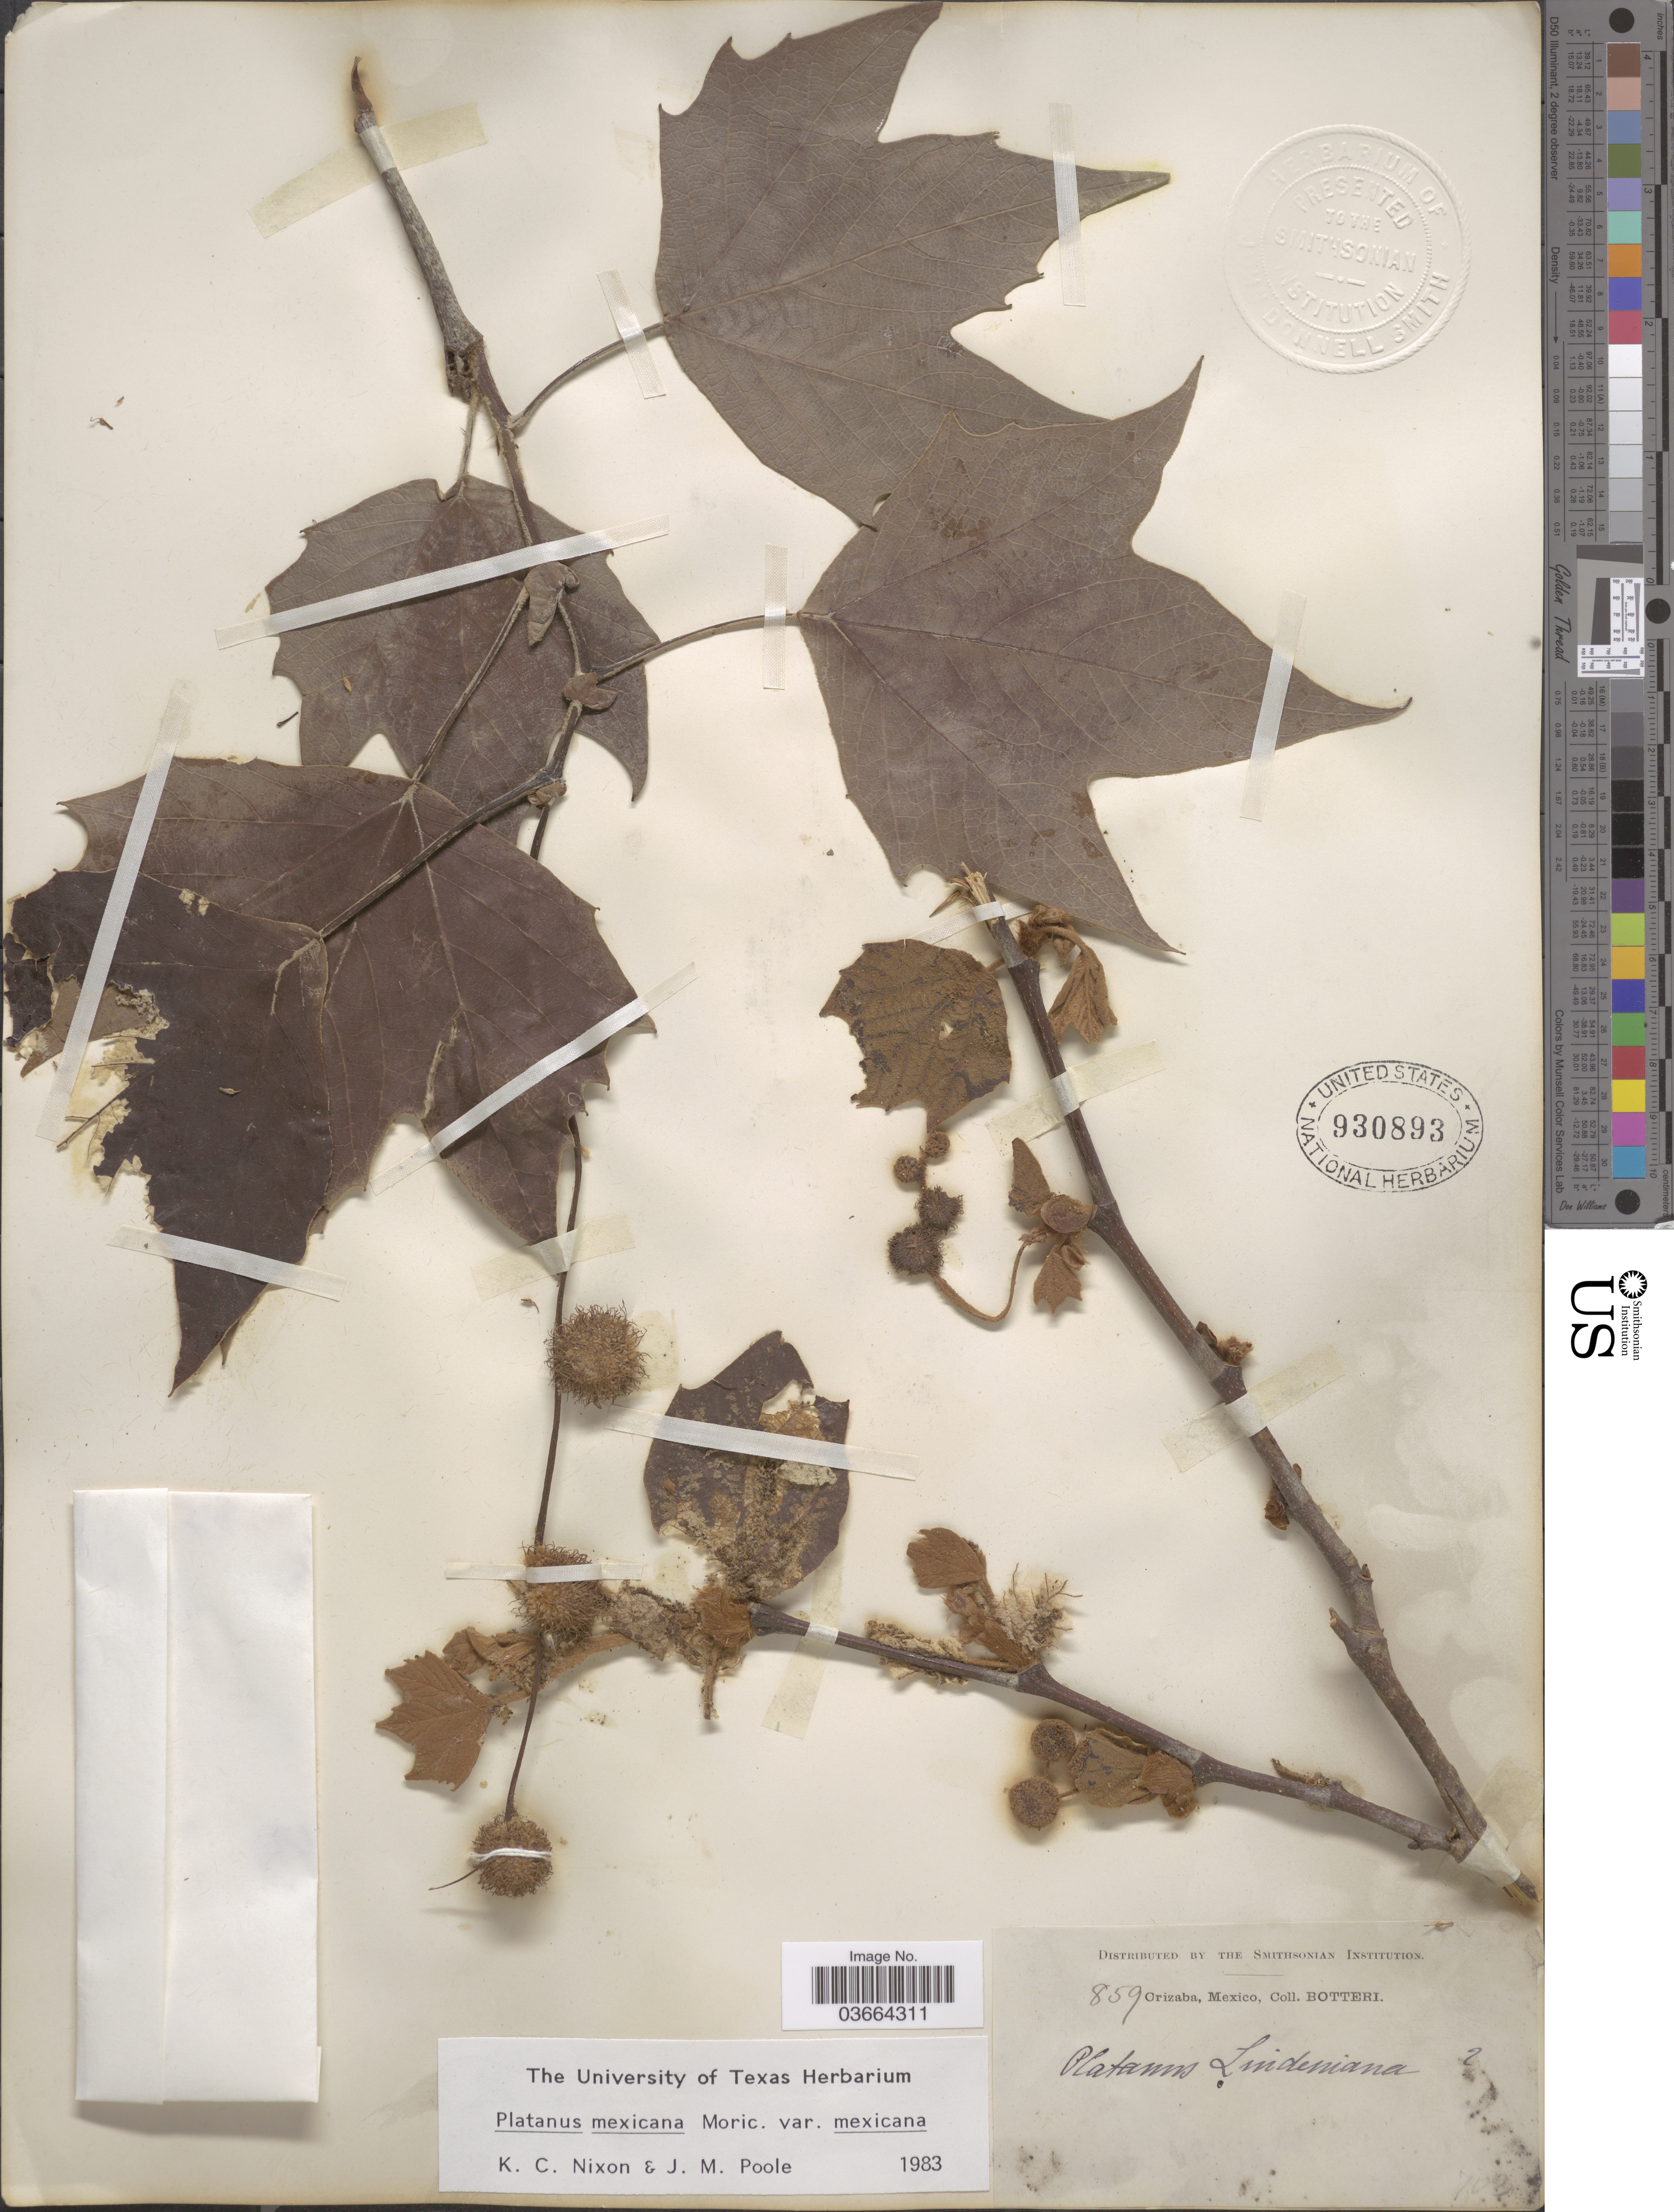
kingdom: Plantae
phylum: Tracheophyta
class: Magnoliopsida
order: Proteales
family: Platanaceae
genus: Platanus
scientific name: Platanus mexicana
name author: Moric.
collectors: -. Botteri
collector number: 859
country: Mexico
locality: Orizaba.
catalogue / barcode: US 930893